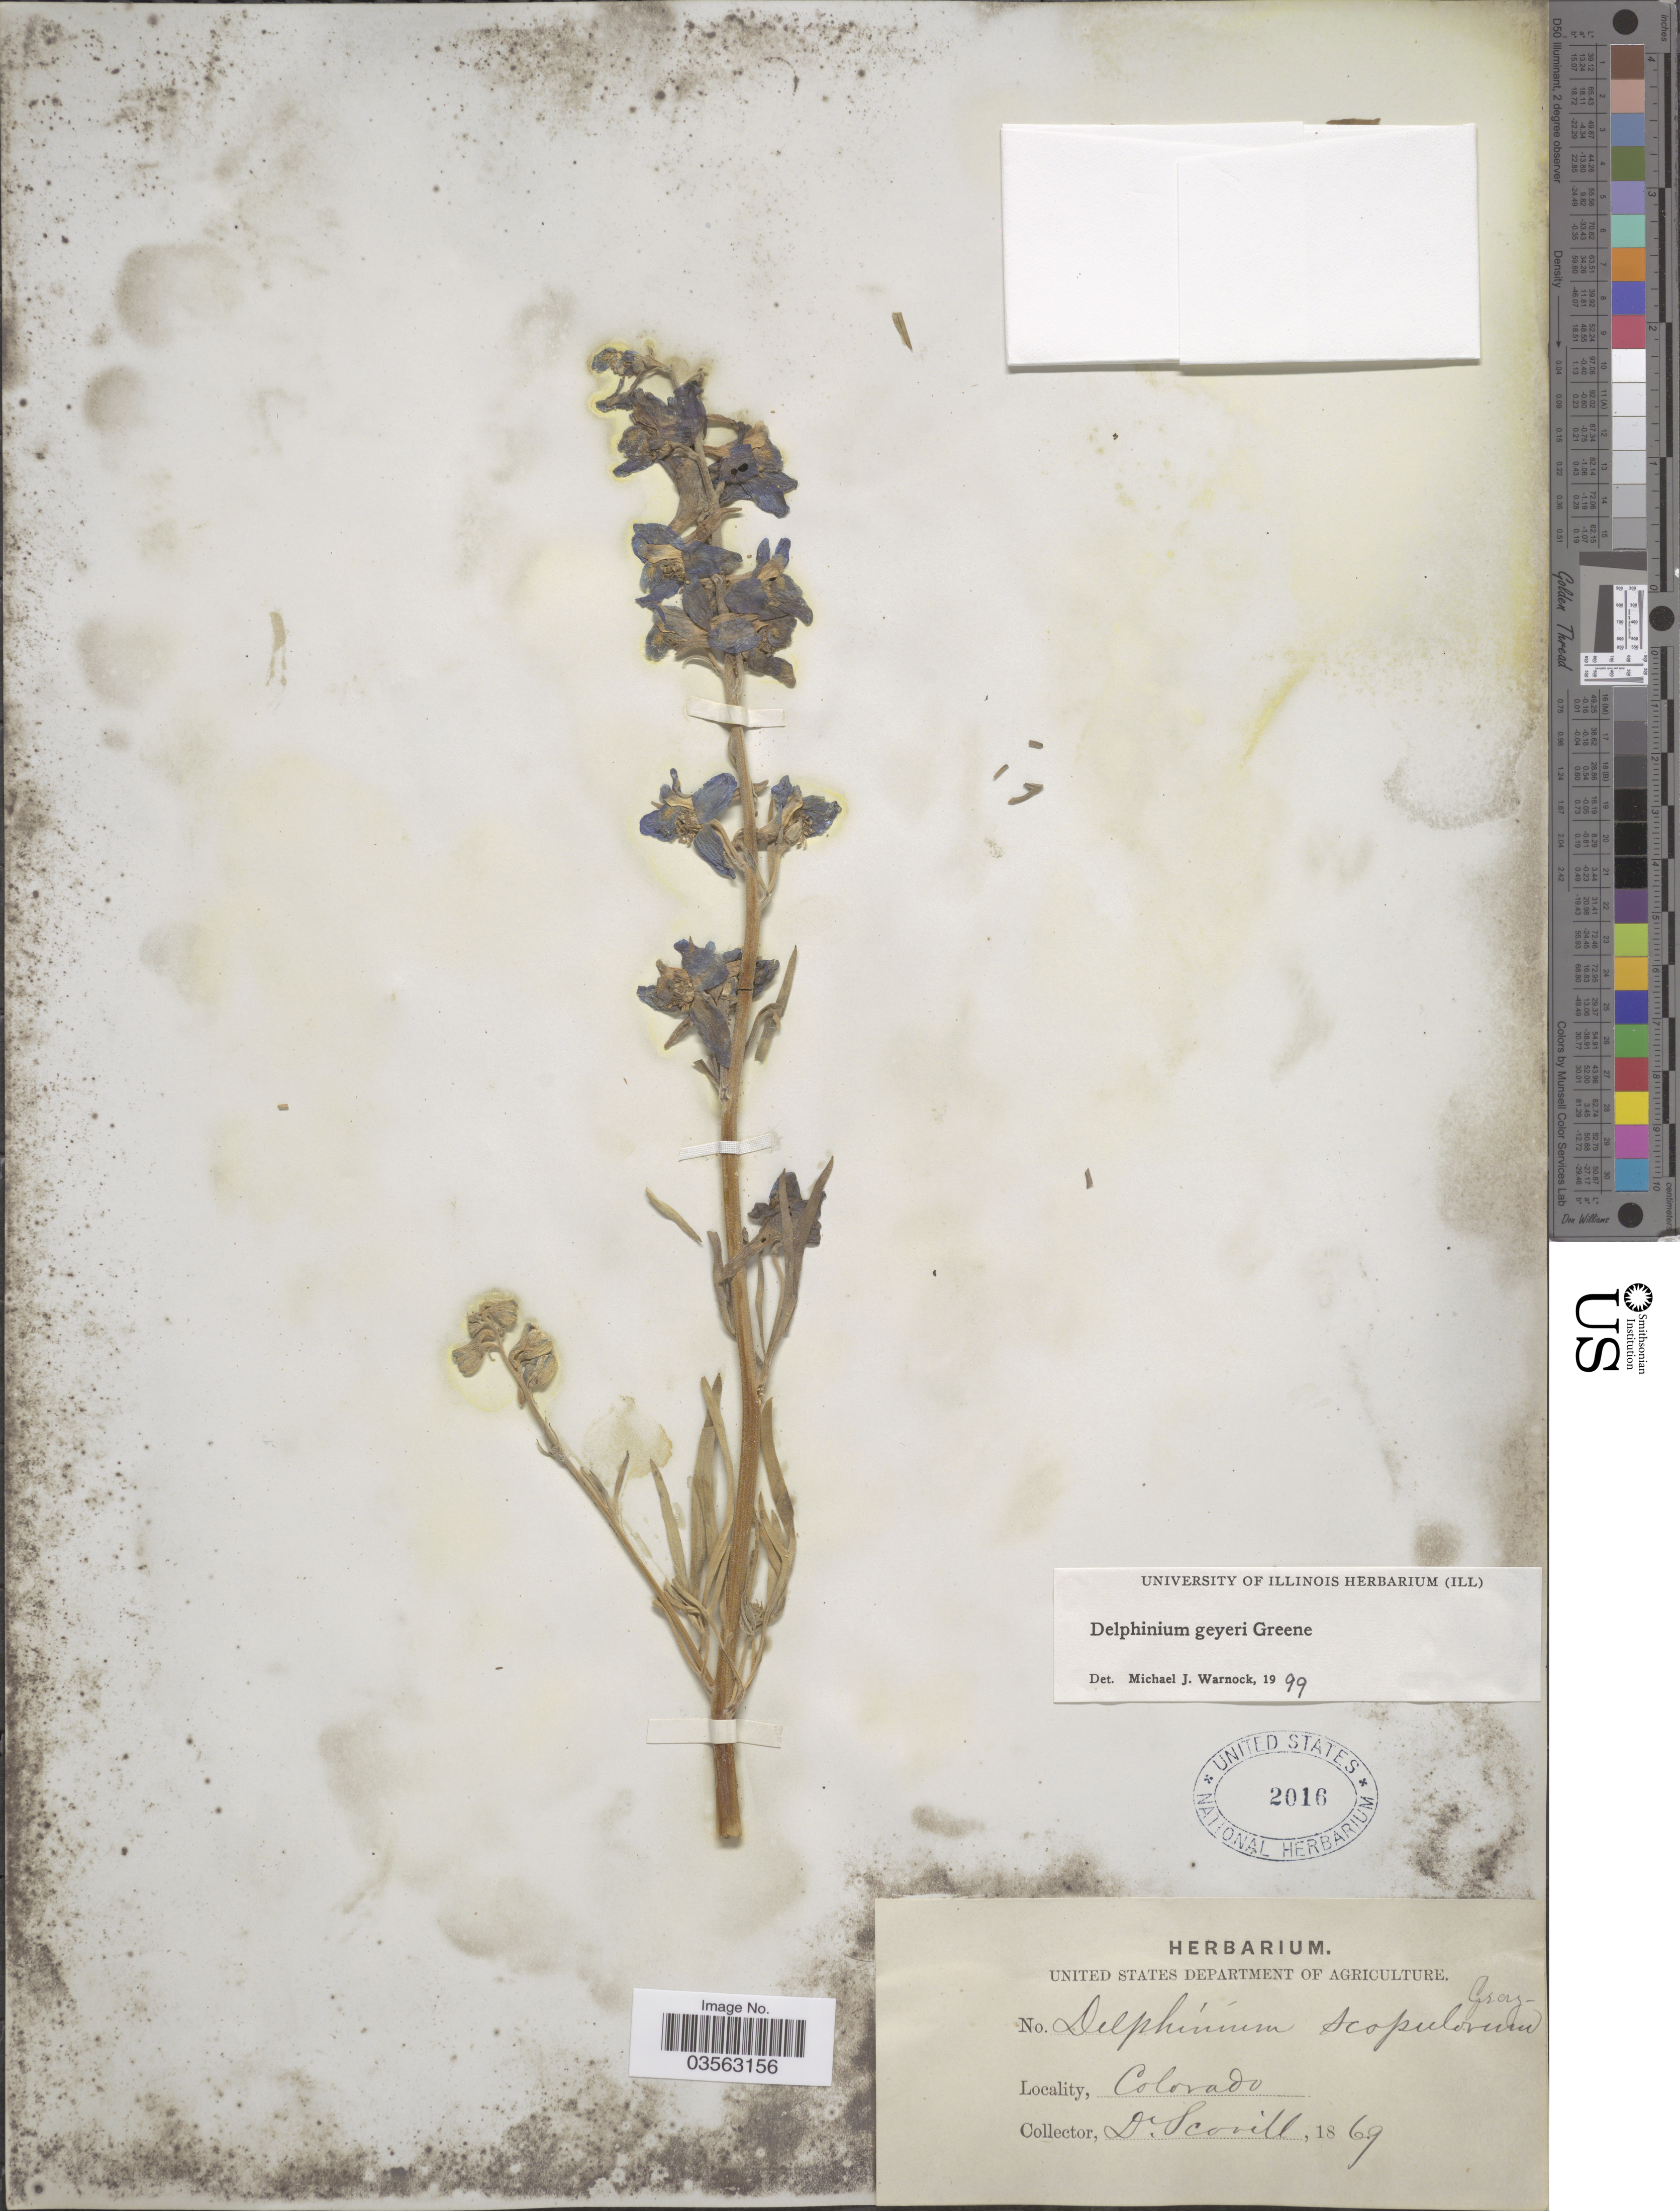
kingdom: Plantae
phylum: Tracheophyta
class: Magnoliopsida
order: Ranunculales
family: Ranunculaceae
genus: Delphinium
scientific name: Delphinium geyeri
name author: Greene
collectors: -- Scoville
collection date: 1869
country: United States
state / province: Colorado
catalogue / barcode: US 2016